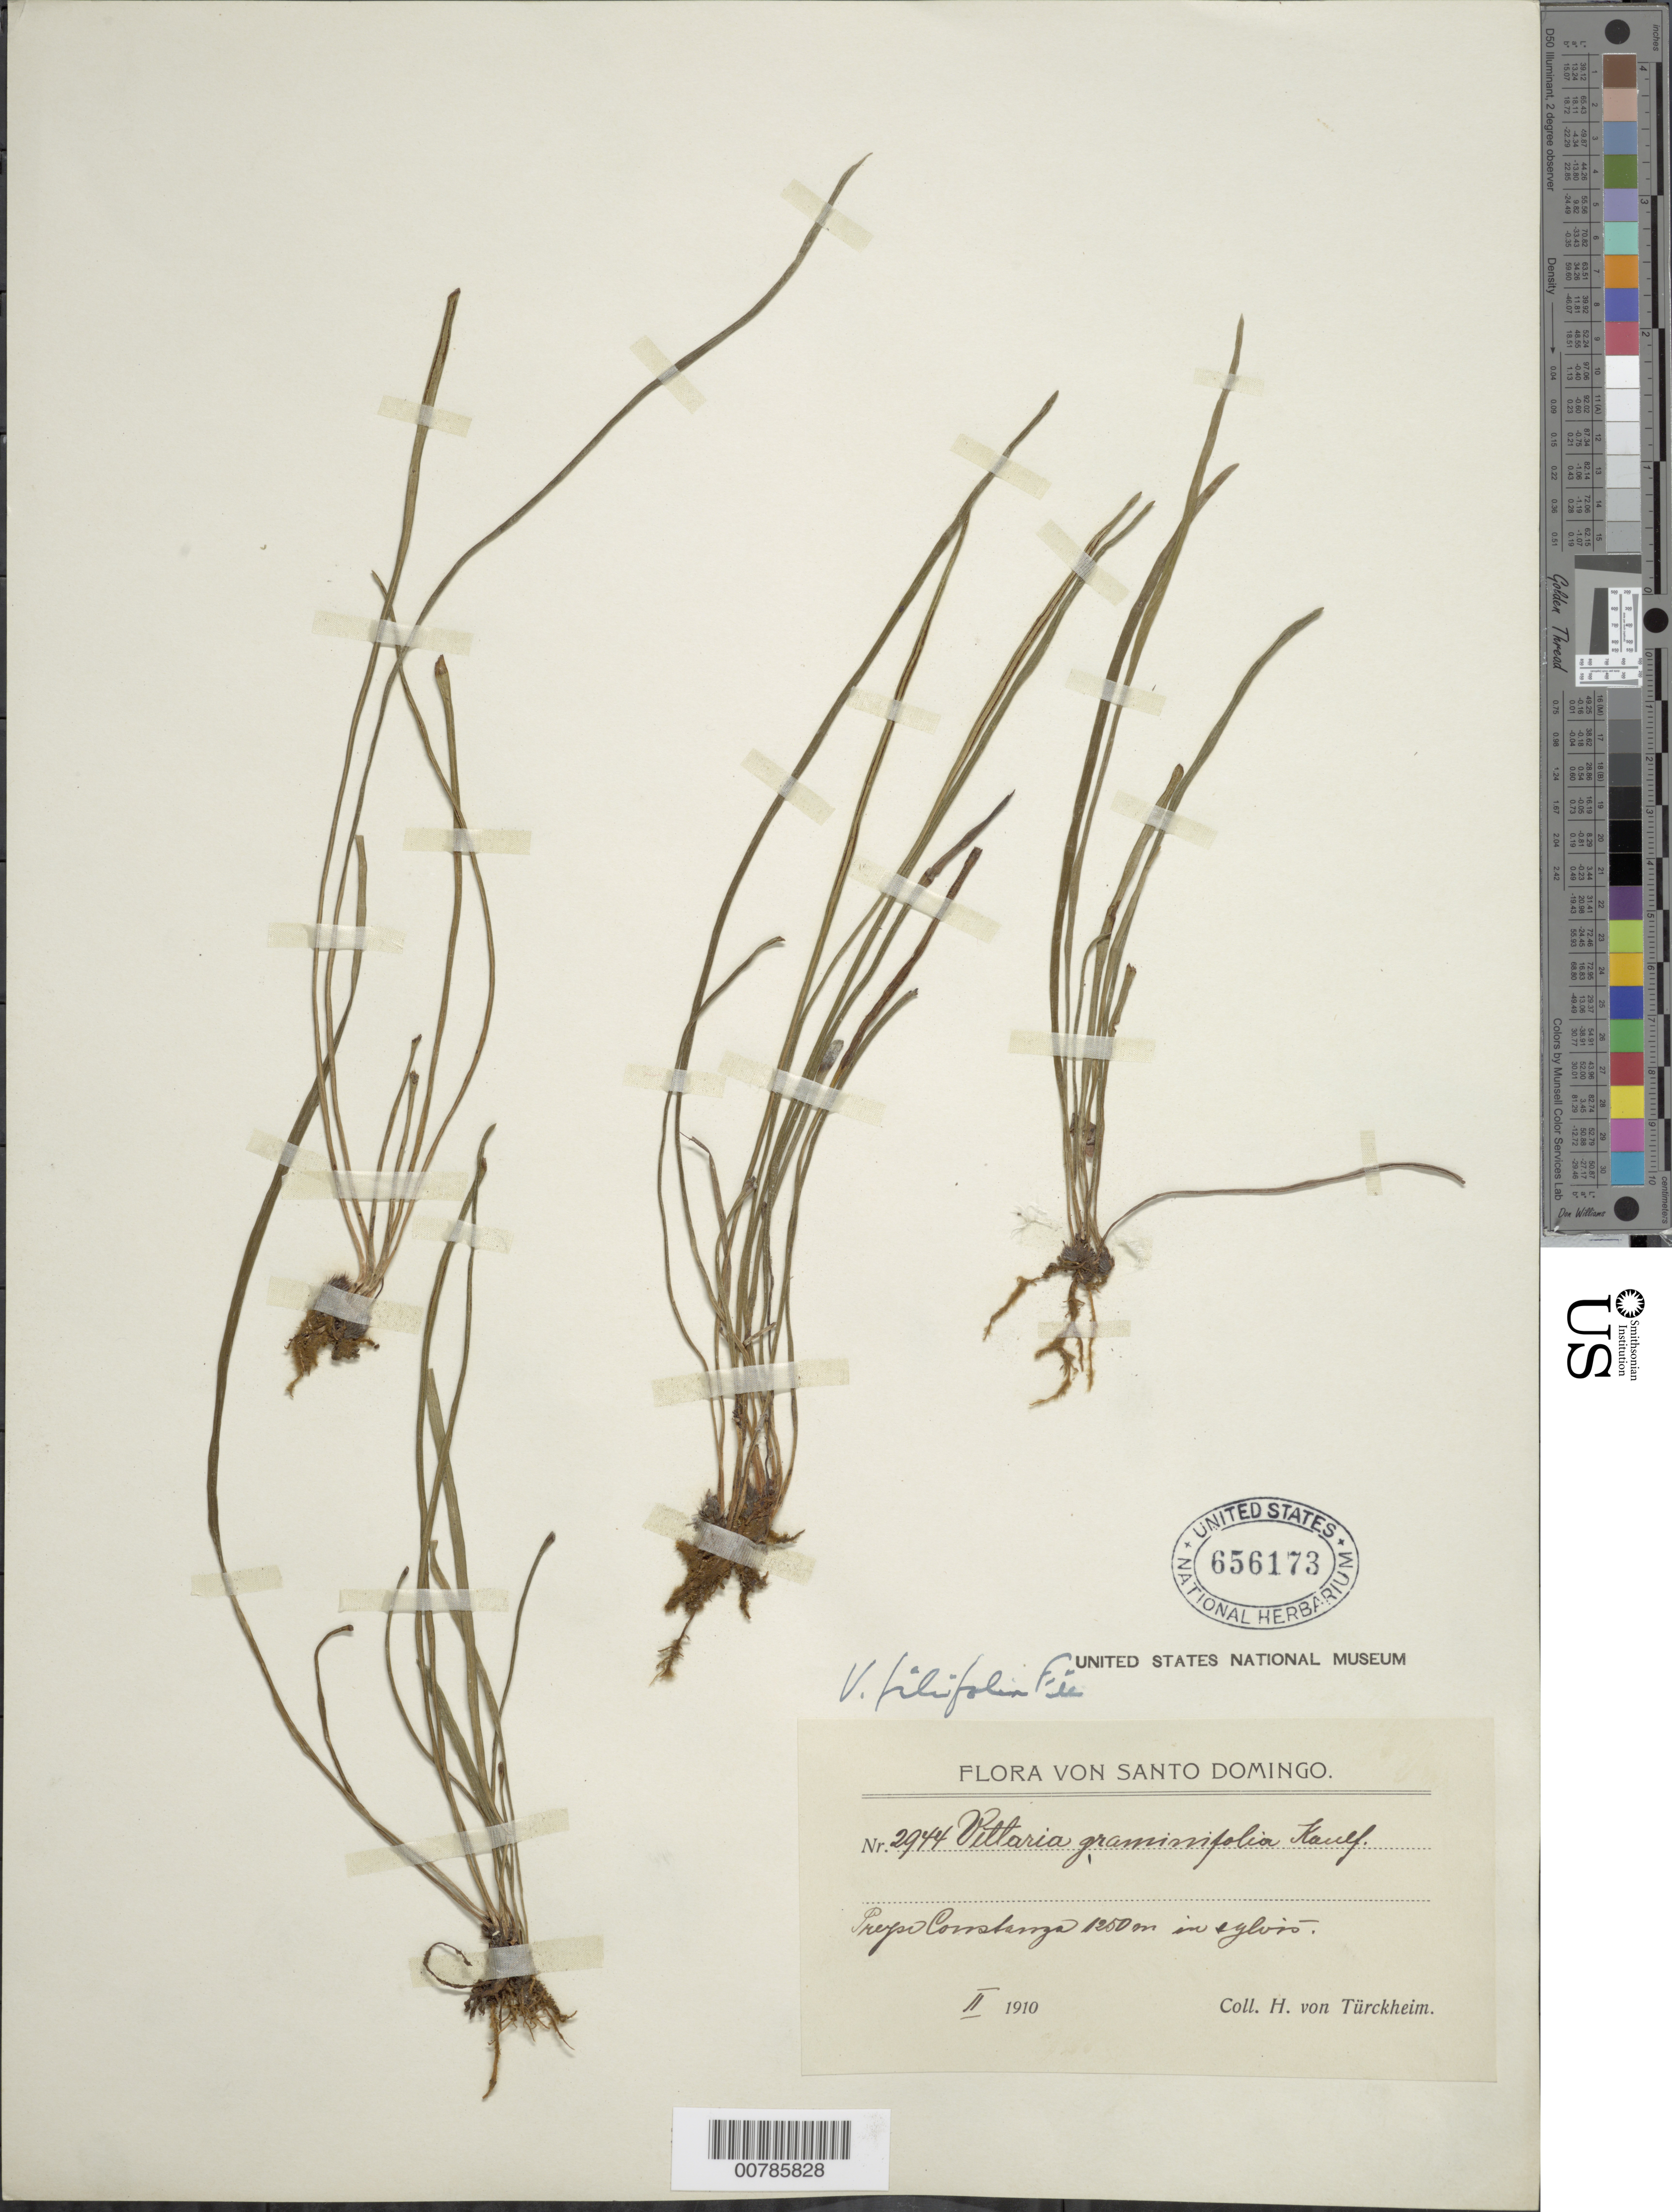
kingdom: Plantae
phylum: Tracheophyta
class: Polypodiopsida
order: Polypodiales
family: Pteridaceae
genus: Vittaria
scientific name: Vittaria graminifolia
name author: Kaulf.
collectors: H. von Türckheim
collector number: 2944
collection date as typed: Feb 1910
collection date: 1910-02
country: Dominican Republic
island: Hispaniola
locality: Contanza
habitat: In sylvis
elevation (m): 1250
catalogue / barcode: US 656173